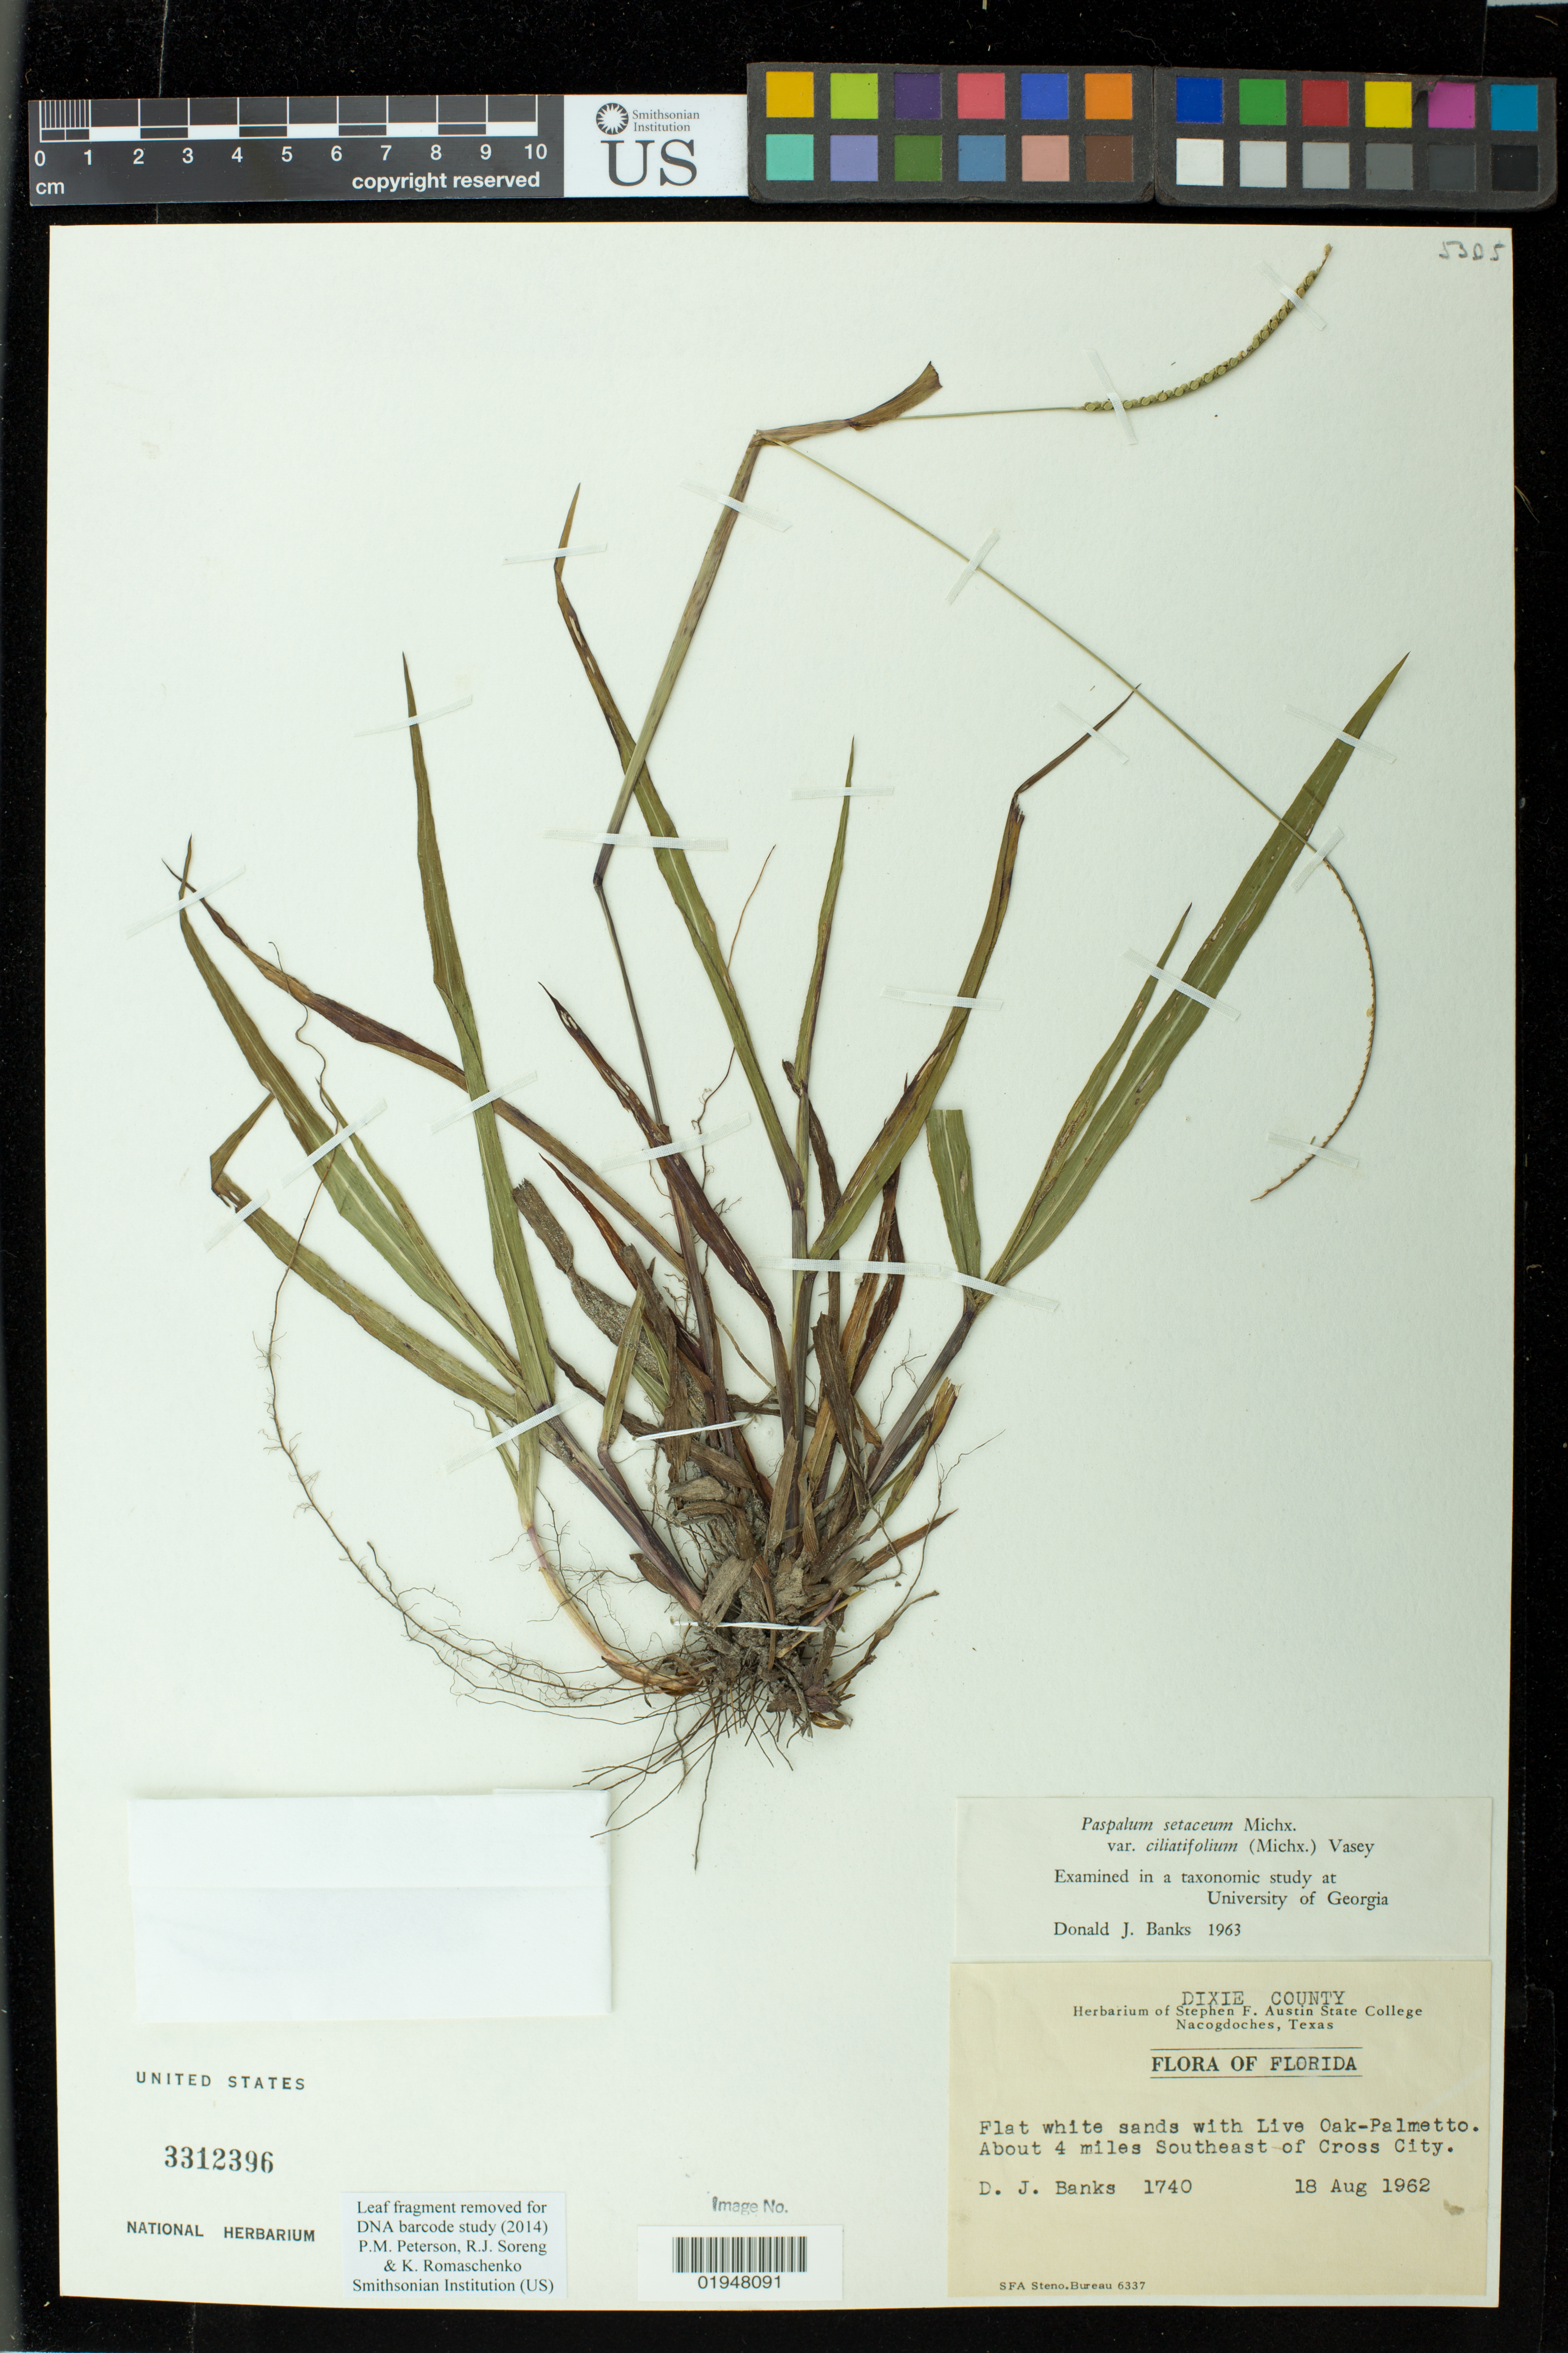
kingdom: Plantae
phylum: Tracheophyta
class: Liliopsida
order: Poales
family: Poaceae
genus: Paspalum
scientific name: Paspalum setaceum var. ciliatifolium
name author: (Michx.) Vasey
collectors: D. J. Banks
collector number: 1740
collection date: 1962-08-18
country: United States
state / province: Florida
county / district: Dixie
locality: white sands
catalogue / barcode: US 3312396